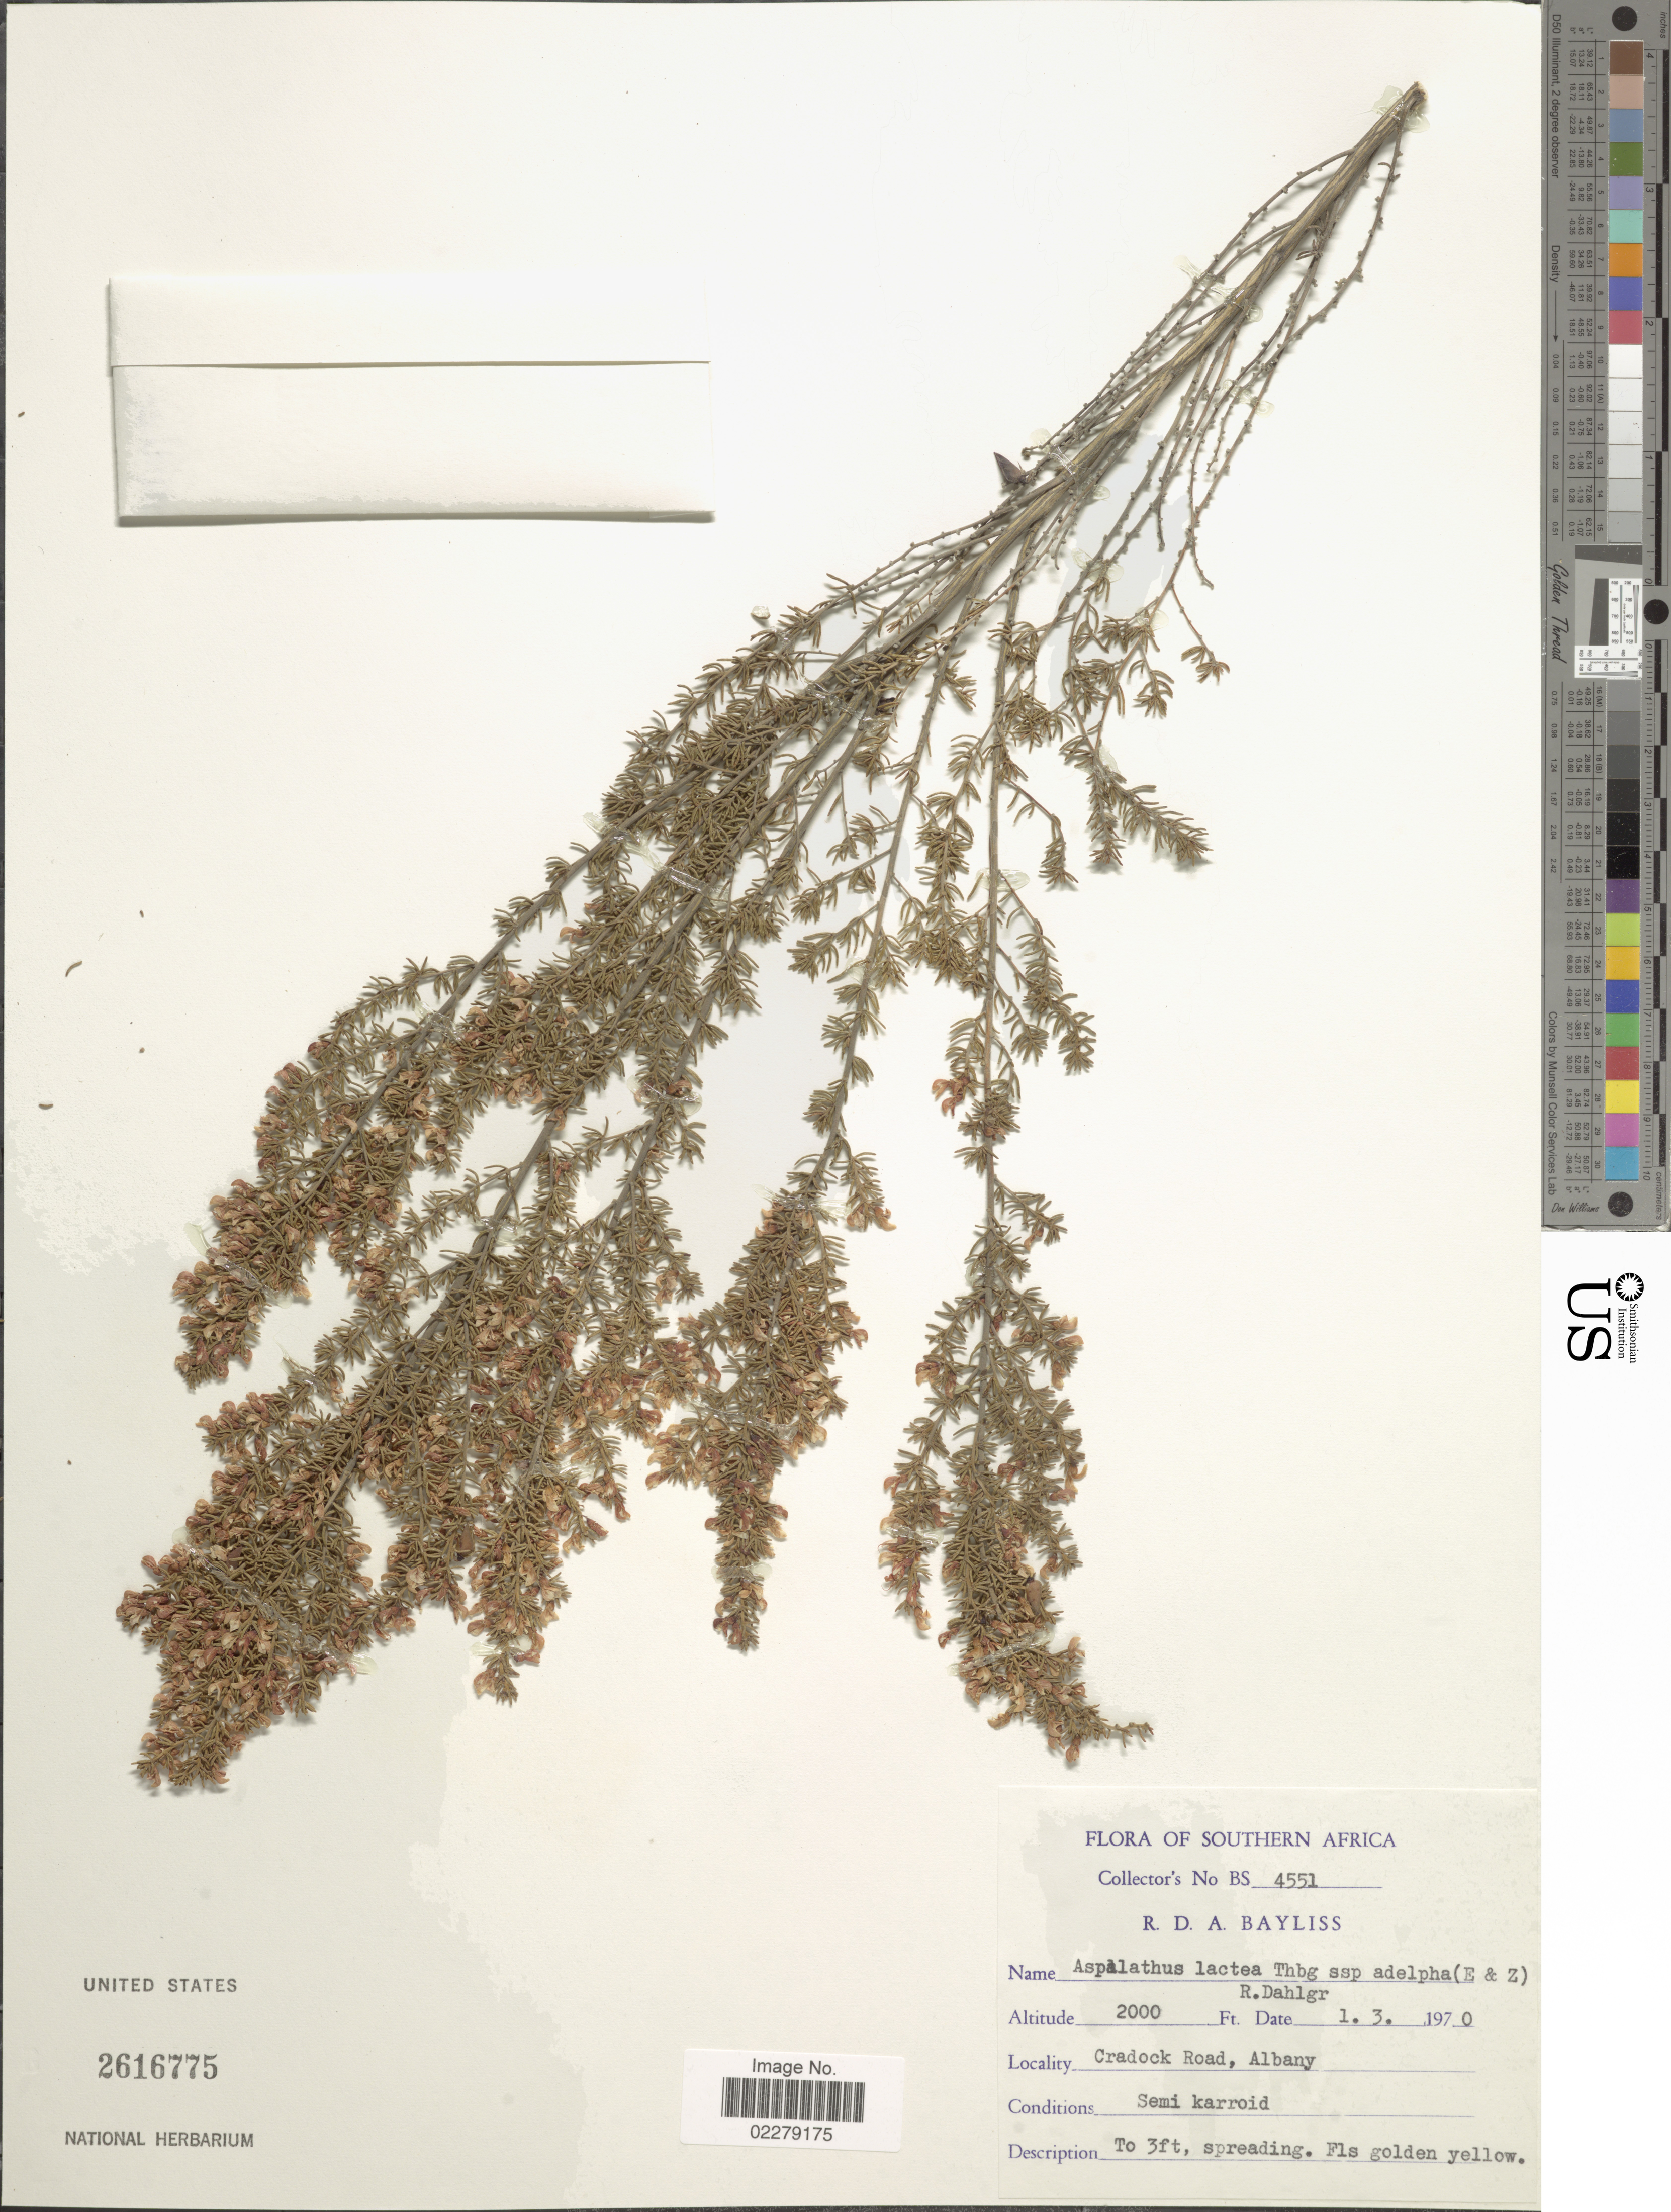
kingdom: Plantae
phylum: Tracheophyta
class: Magnoliopsida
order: Fabales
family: Fabaceae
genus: Aspalathus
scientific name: Aspalathus lactea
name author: Thunb.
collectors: R. Bayliss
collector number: BS4551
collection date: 1970-03-01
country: South Africa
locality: Southern Africa, Cradock Road, Albany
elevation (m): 610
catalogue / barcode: US 2616775